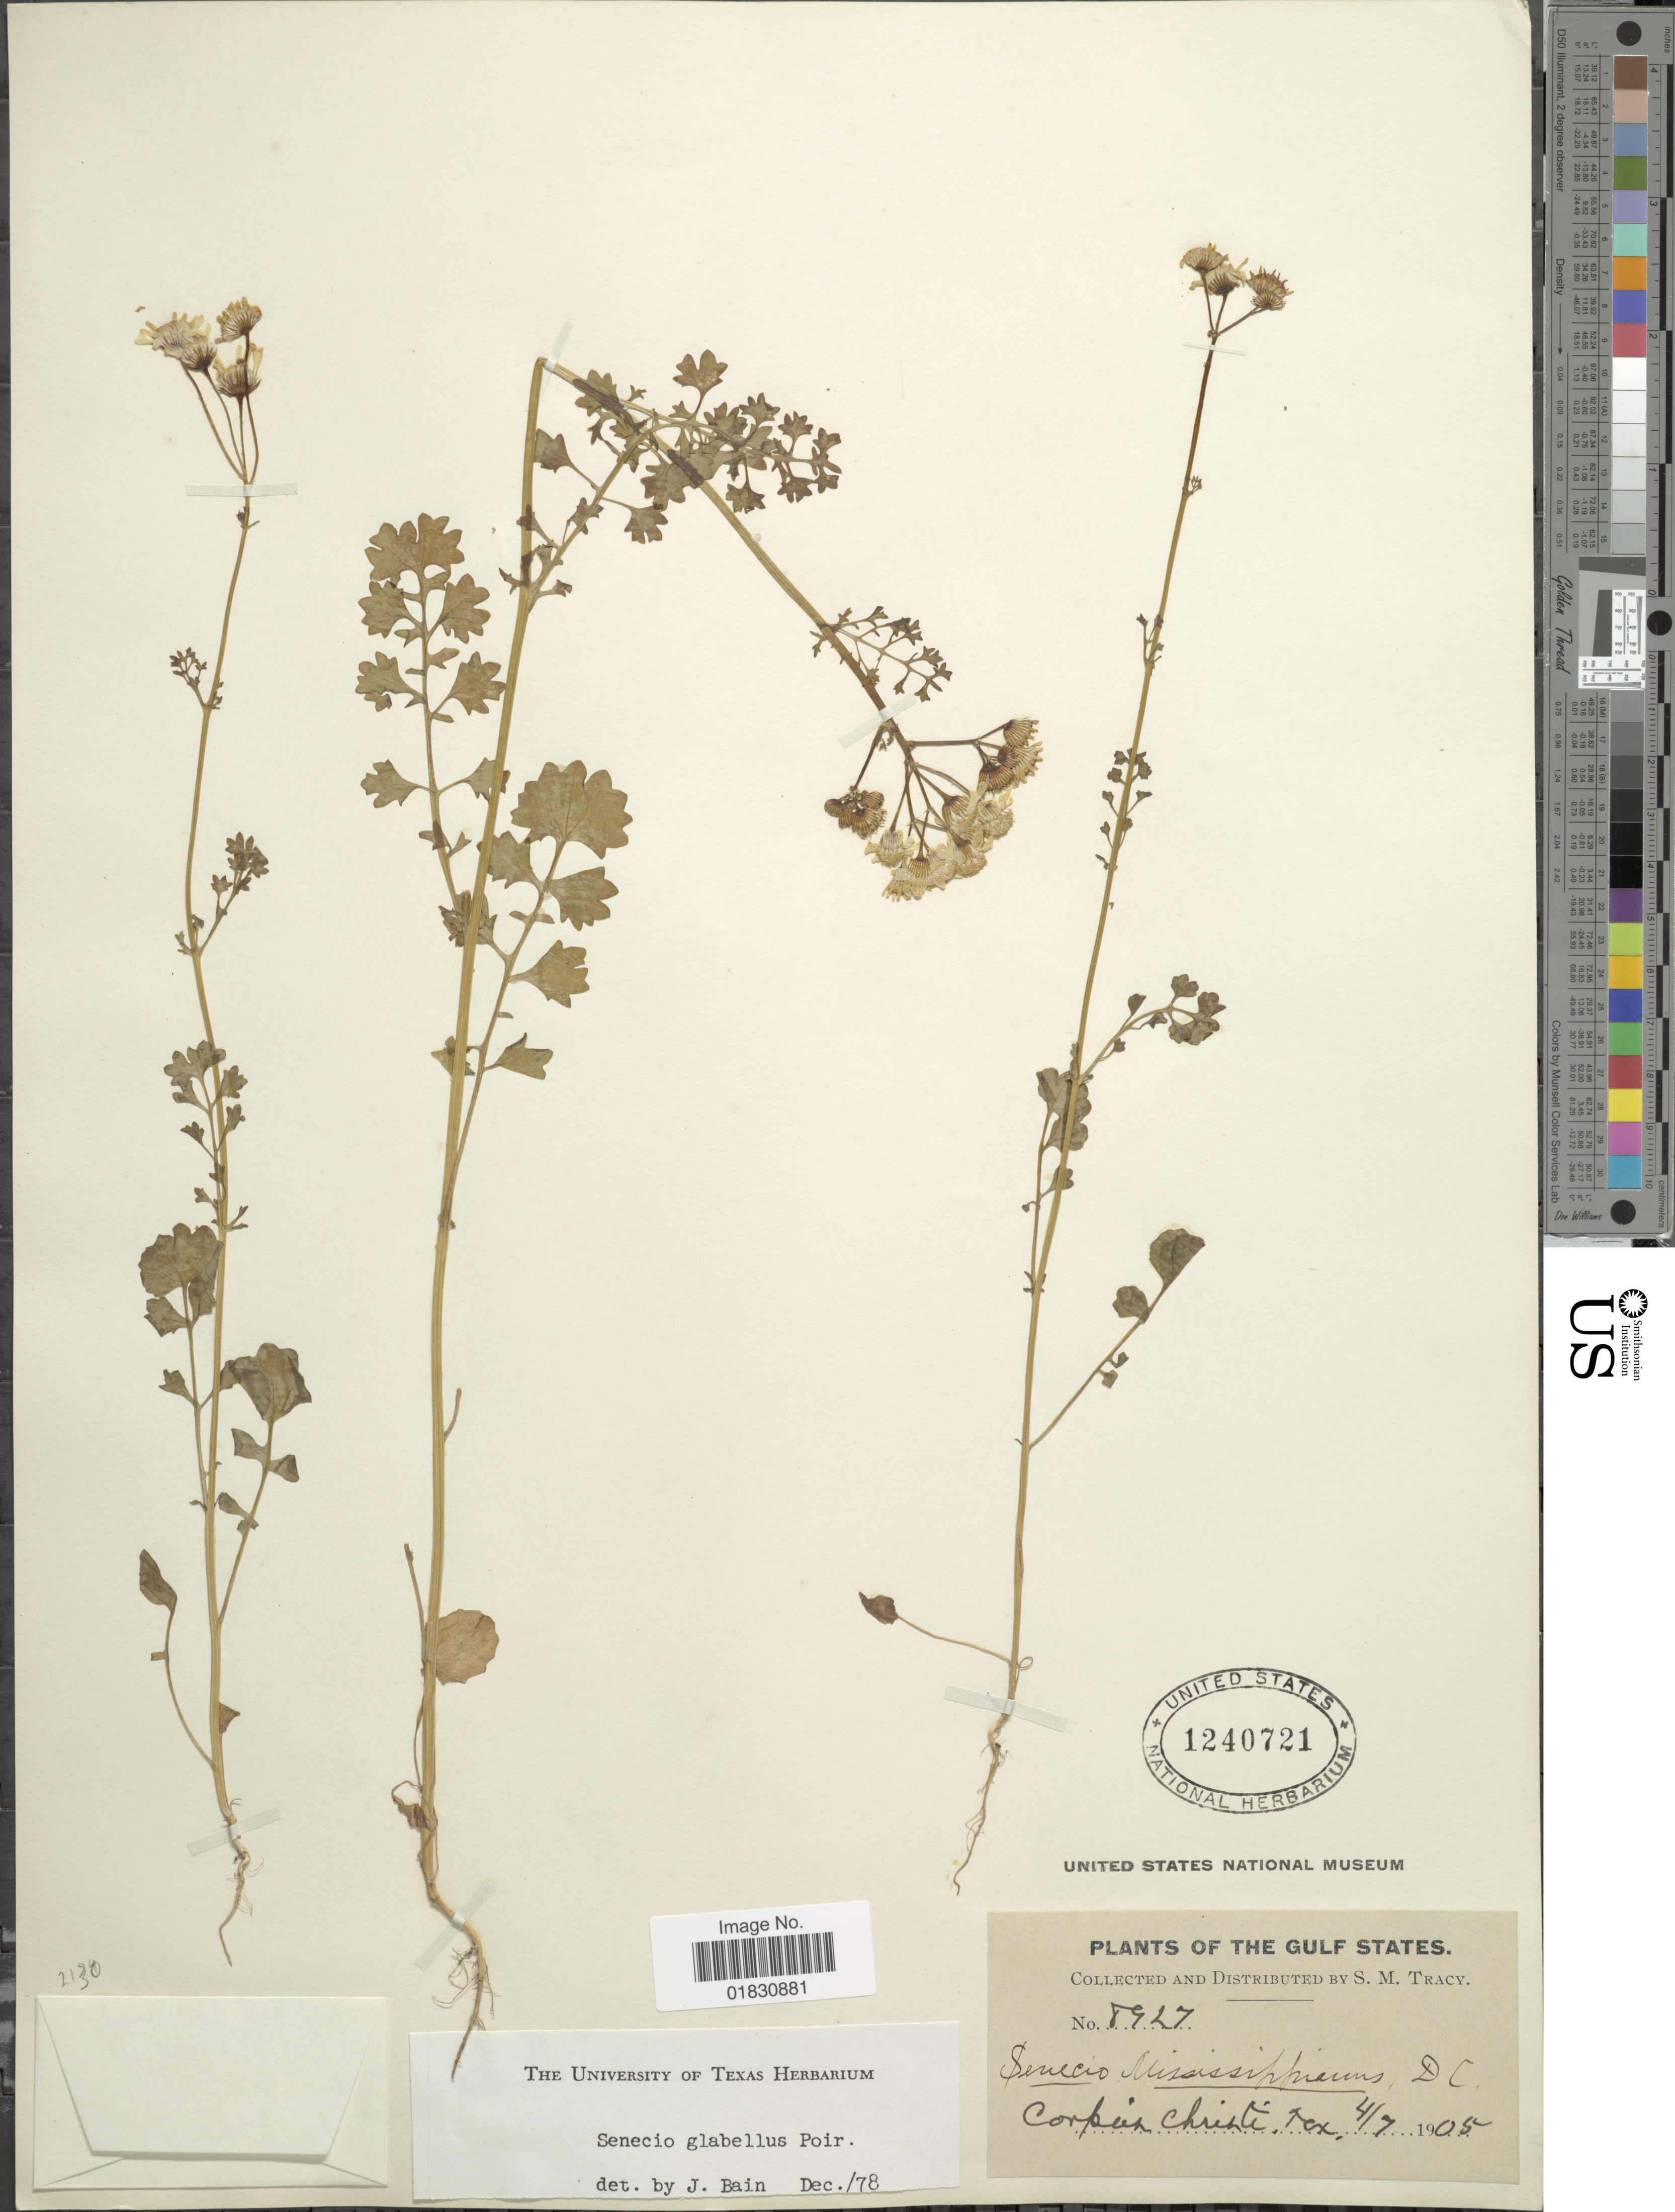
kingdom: Plantae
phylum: Tracheophyta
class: Magnoliopsida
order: Asterales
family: Asteraceae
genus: Packera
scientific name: Packera glabella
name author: (Poir.) C. Jeffrey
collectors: S. M. Tracy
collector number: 8927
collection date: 1905-07-04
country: United States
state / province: Texas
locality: The Gulf States, Corpes Christi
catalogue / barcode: US 1240721